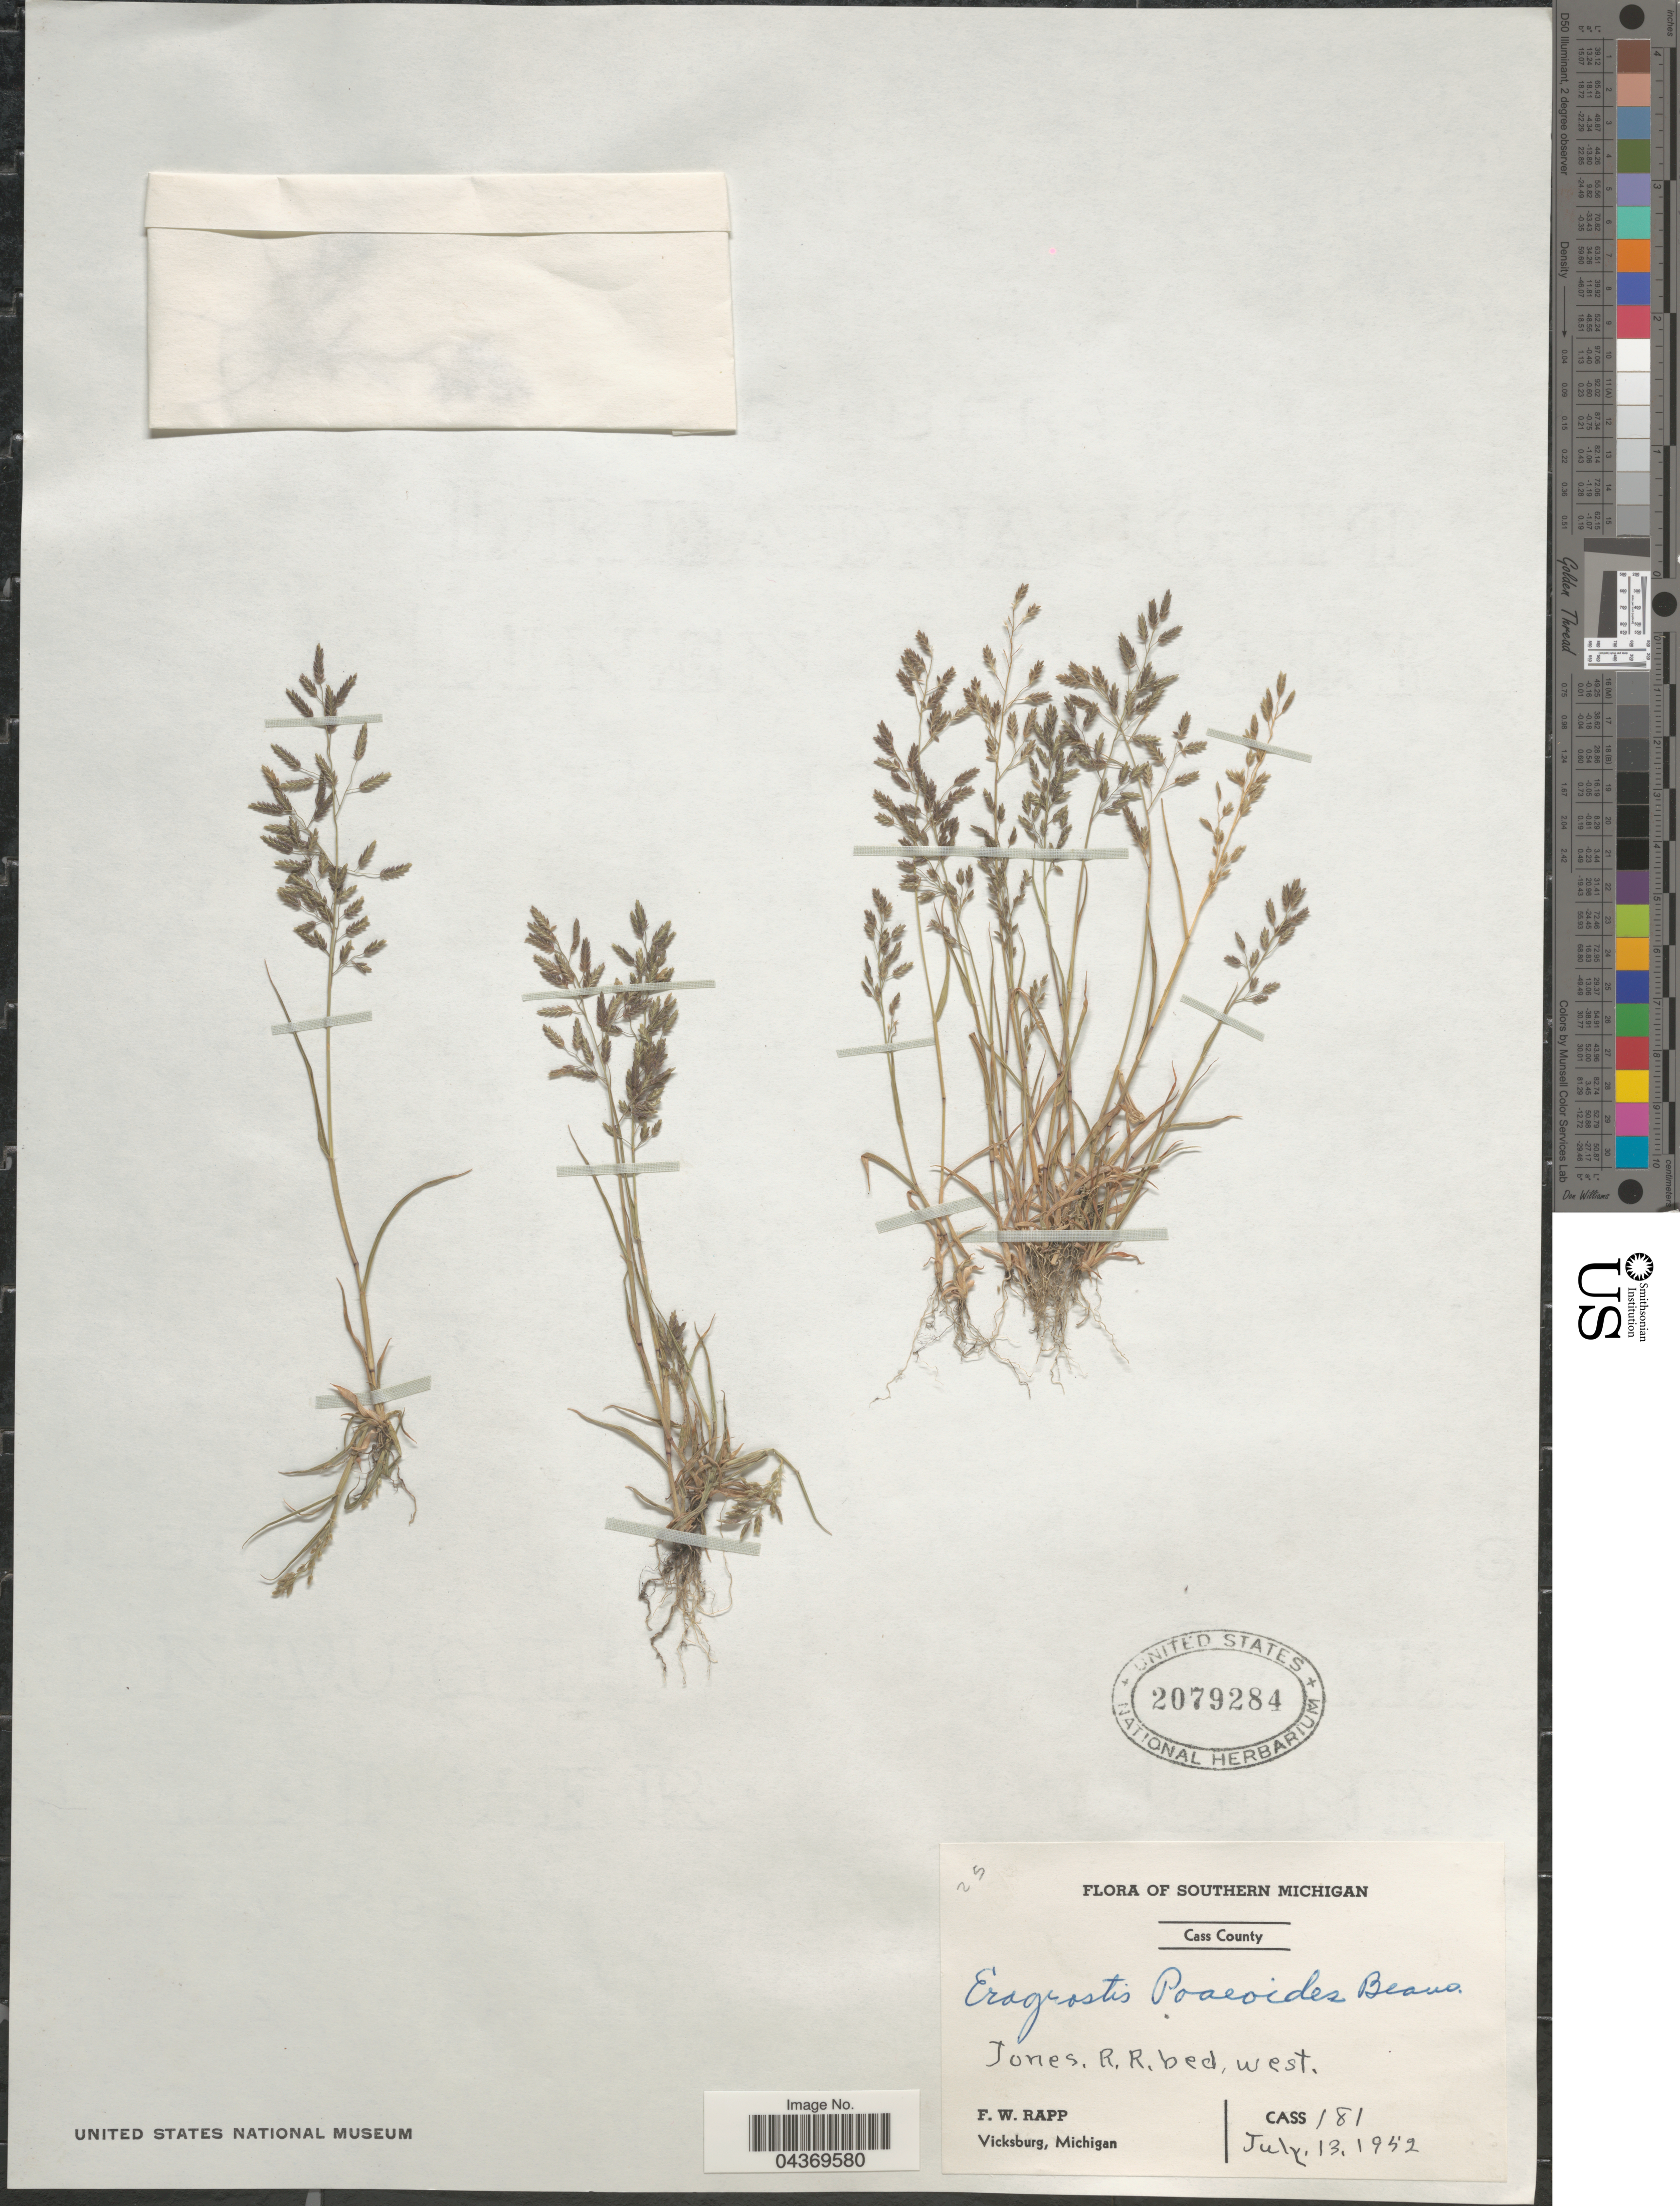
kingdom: Plantae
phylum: Tracheophyta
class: Liliopsida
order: Poales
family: Poaceae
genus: Eragrostis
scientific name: Eragrostis minor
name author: Host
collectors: F. Rapp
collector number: CASS181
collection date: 1952-07-13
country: United States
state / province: Michigan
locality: Southern Michigan. Cass County. Jones, R.R.bed, west.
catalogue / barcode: US 2079284